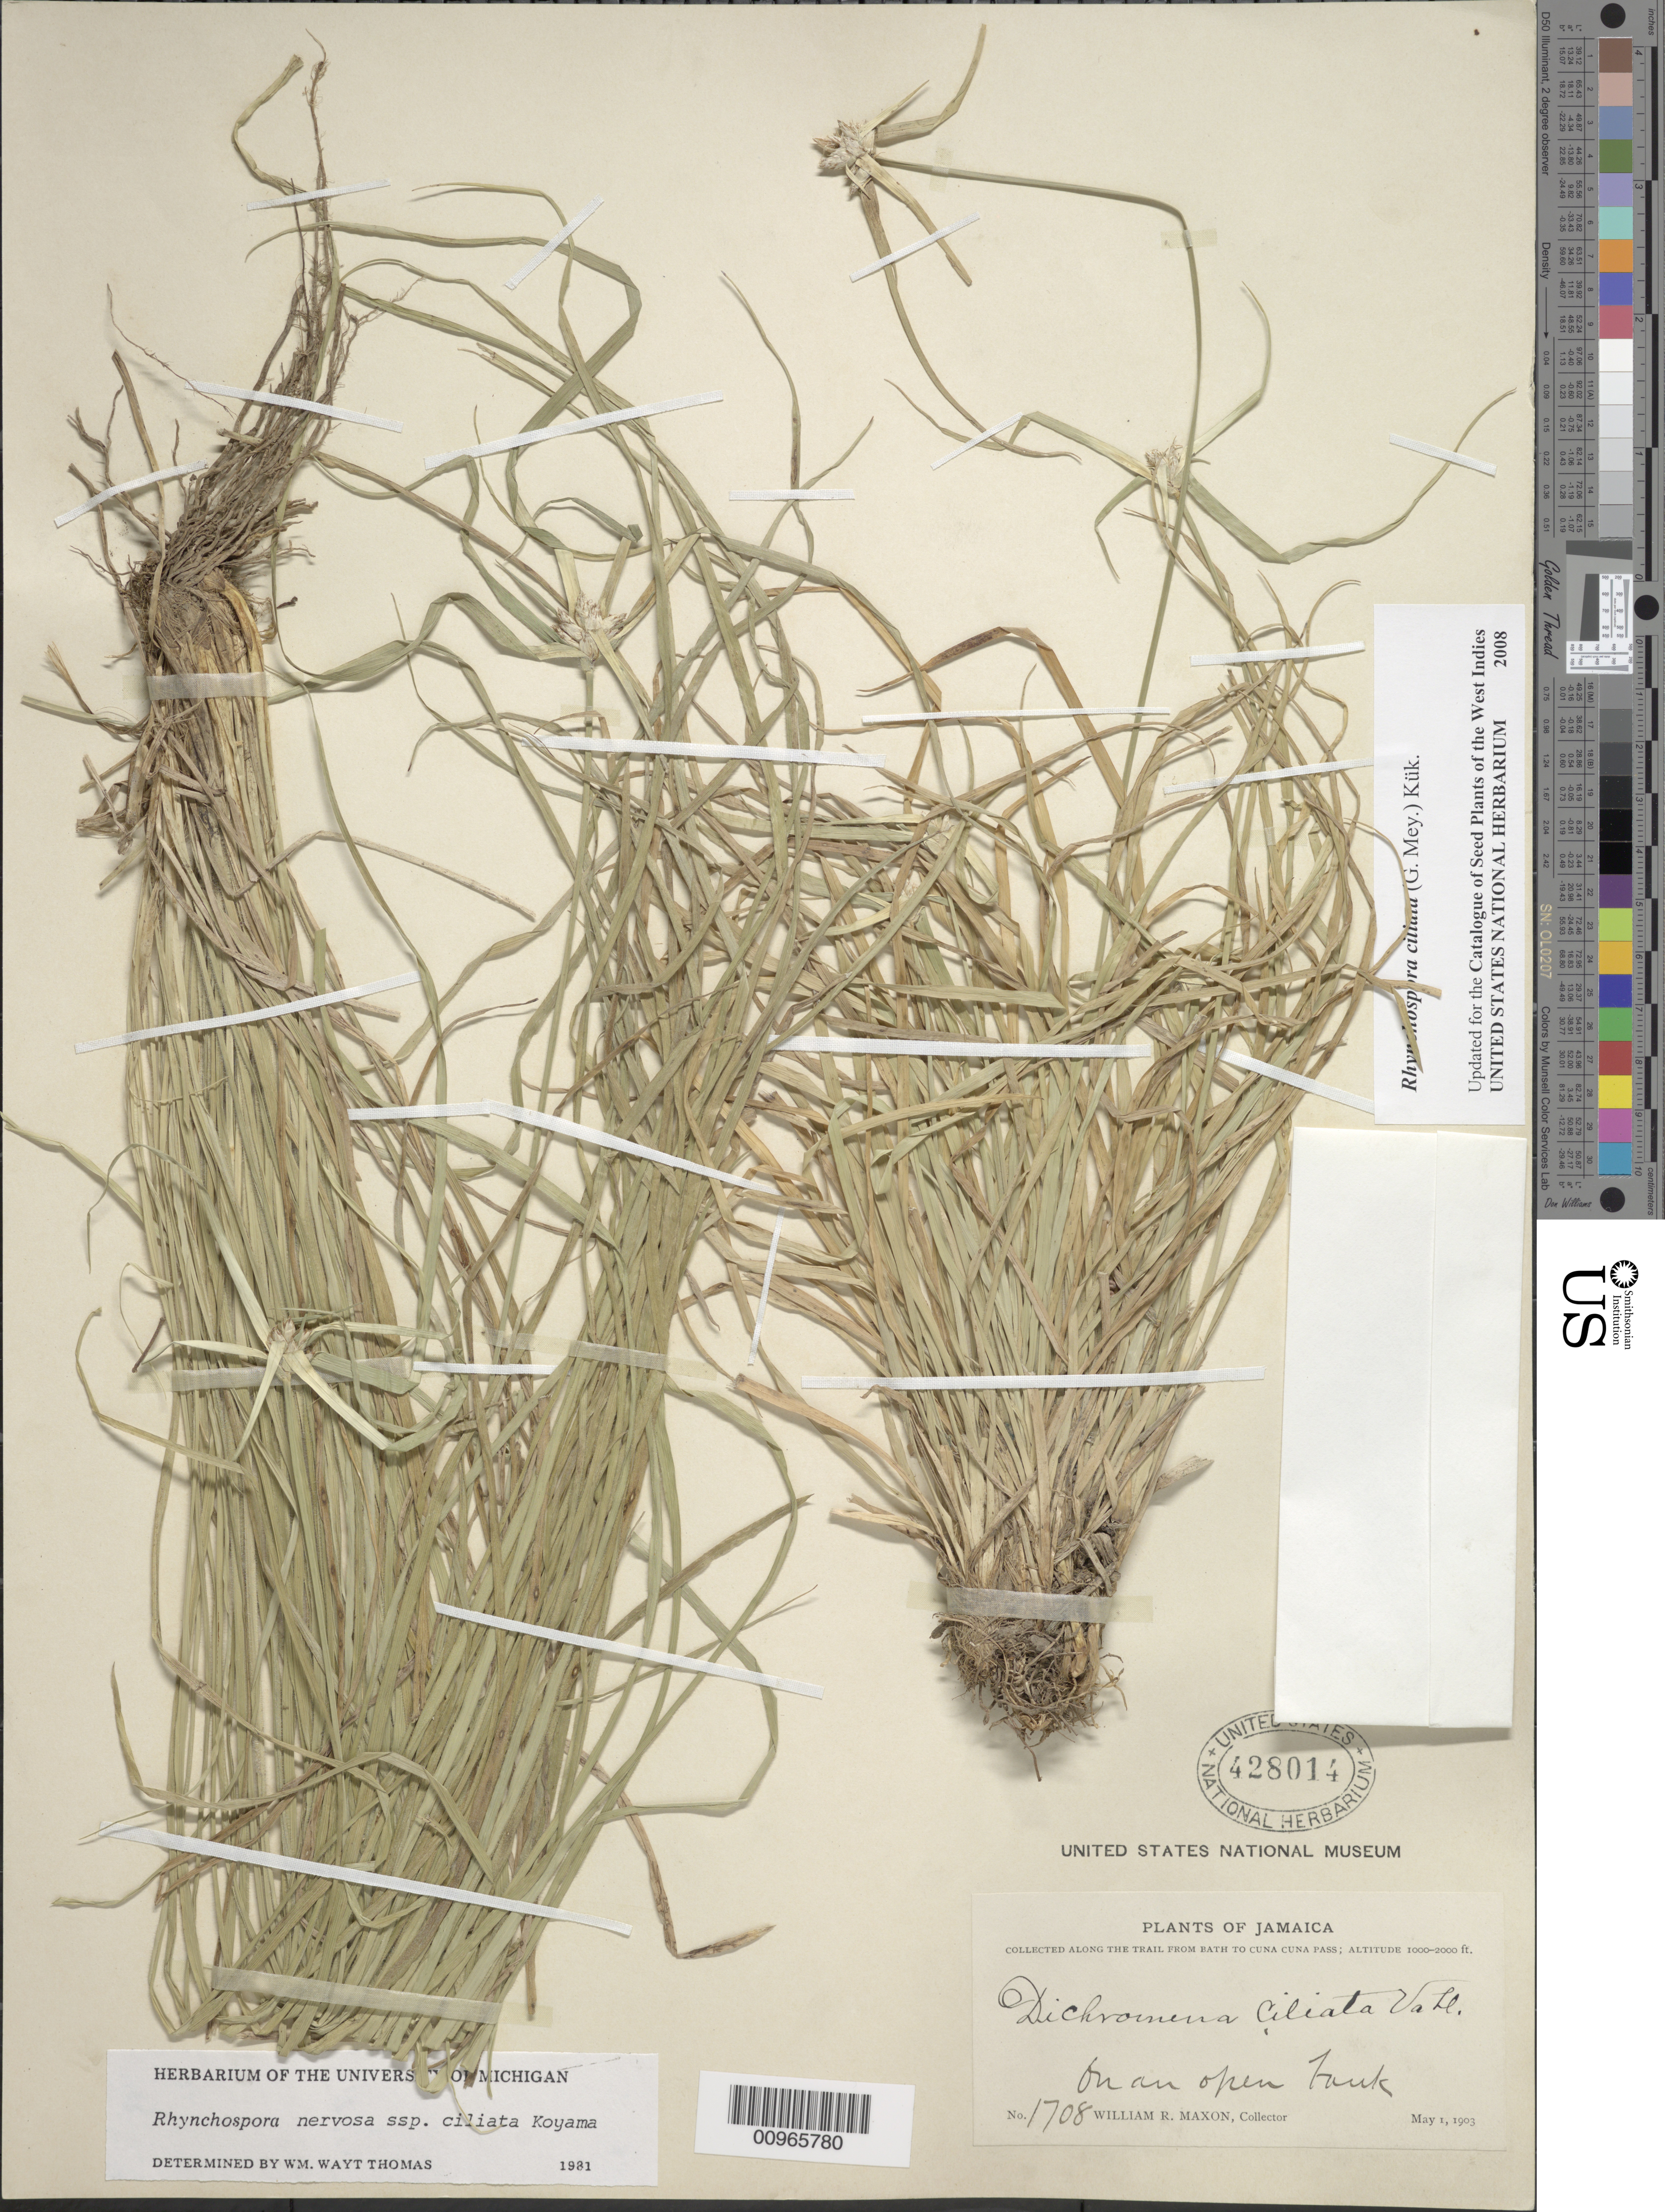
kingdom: Plantae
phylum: Tracheophyta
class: Liliopsida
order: Poales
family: Cyperaceae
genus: Rhynchospora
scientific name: Rhynchospora ciliata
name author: (G. Mey.) Kük.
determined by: Strong, M. T., (US), Smithsonian Institution - National Museum of Natural History (UNITED STATES)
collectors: W. R. Maxon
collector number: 1708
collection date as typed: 01 May 1903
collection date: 1903-05-01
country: Jamaica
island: Jamaica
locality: Along the trail from Bath to Cuna Cuna Pass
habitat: On an open bank along trail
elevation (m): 305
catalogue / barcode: US 428014